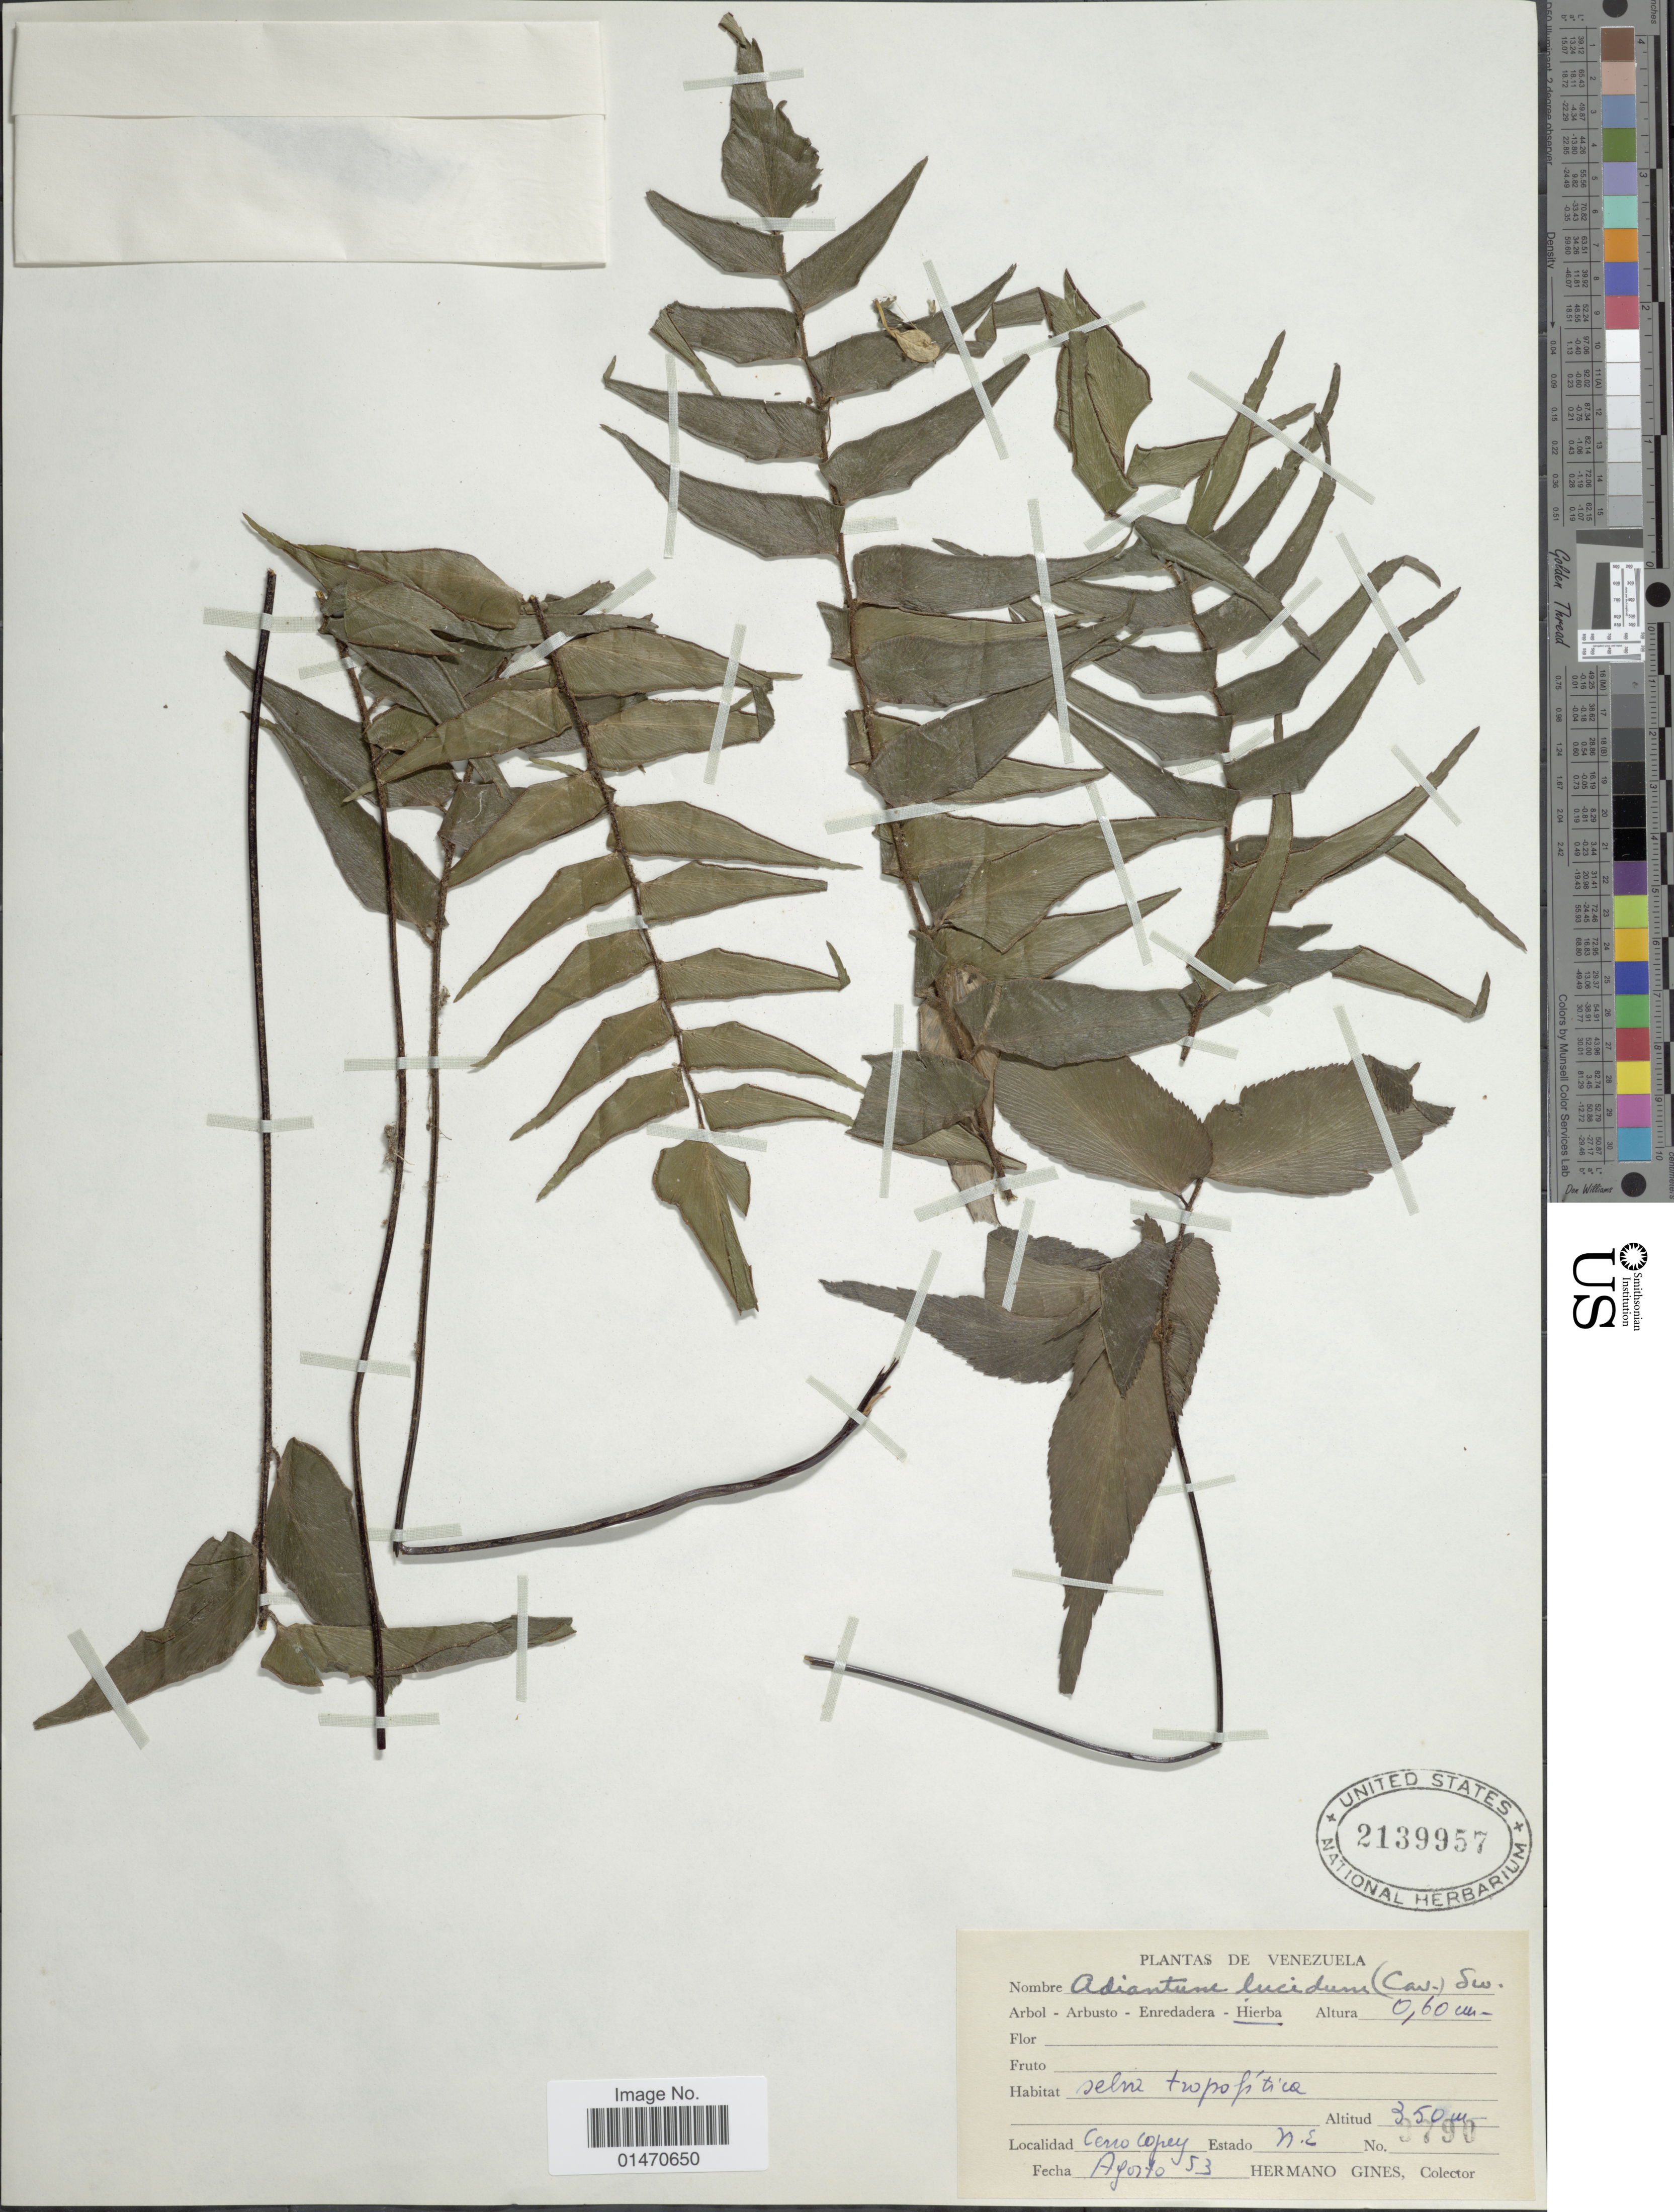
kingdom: Plantae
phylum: Tracheophyta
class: Polypodiopsida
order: Polypodiales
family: Pteridaceae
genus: Adiantum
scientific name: Adiantum lucidum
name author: (Cav.) Sw.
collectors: Bro. Gines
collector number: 3790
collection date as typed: Transcribed d/m/y: /8/53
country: Venezuela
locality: Cerro Copey, Estado N.E.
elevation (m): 350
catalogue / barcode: US 2139957